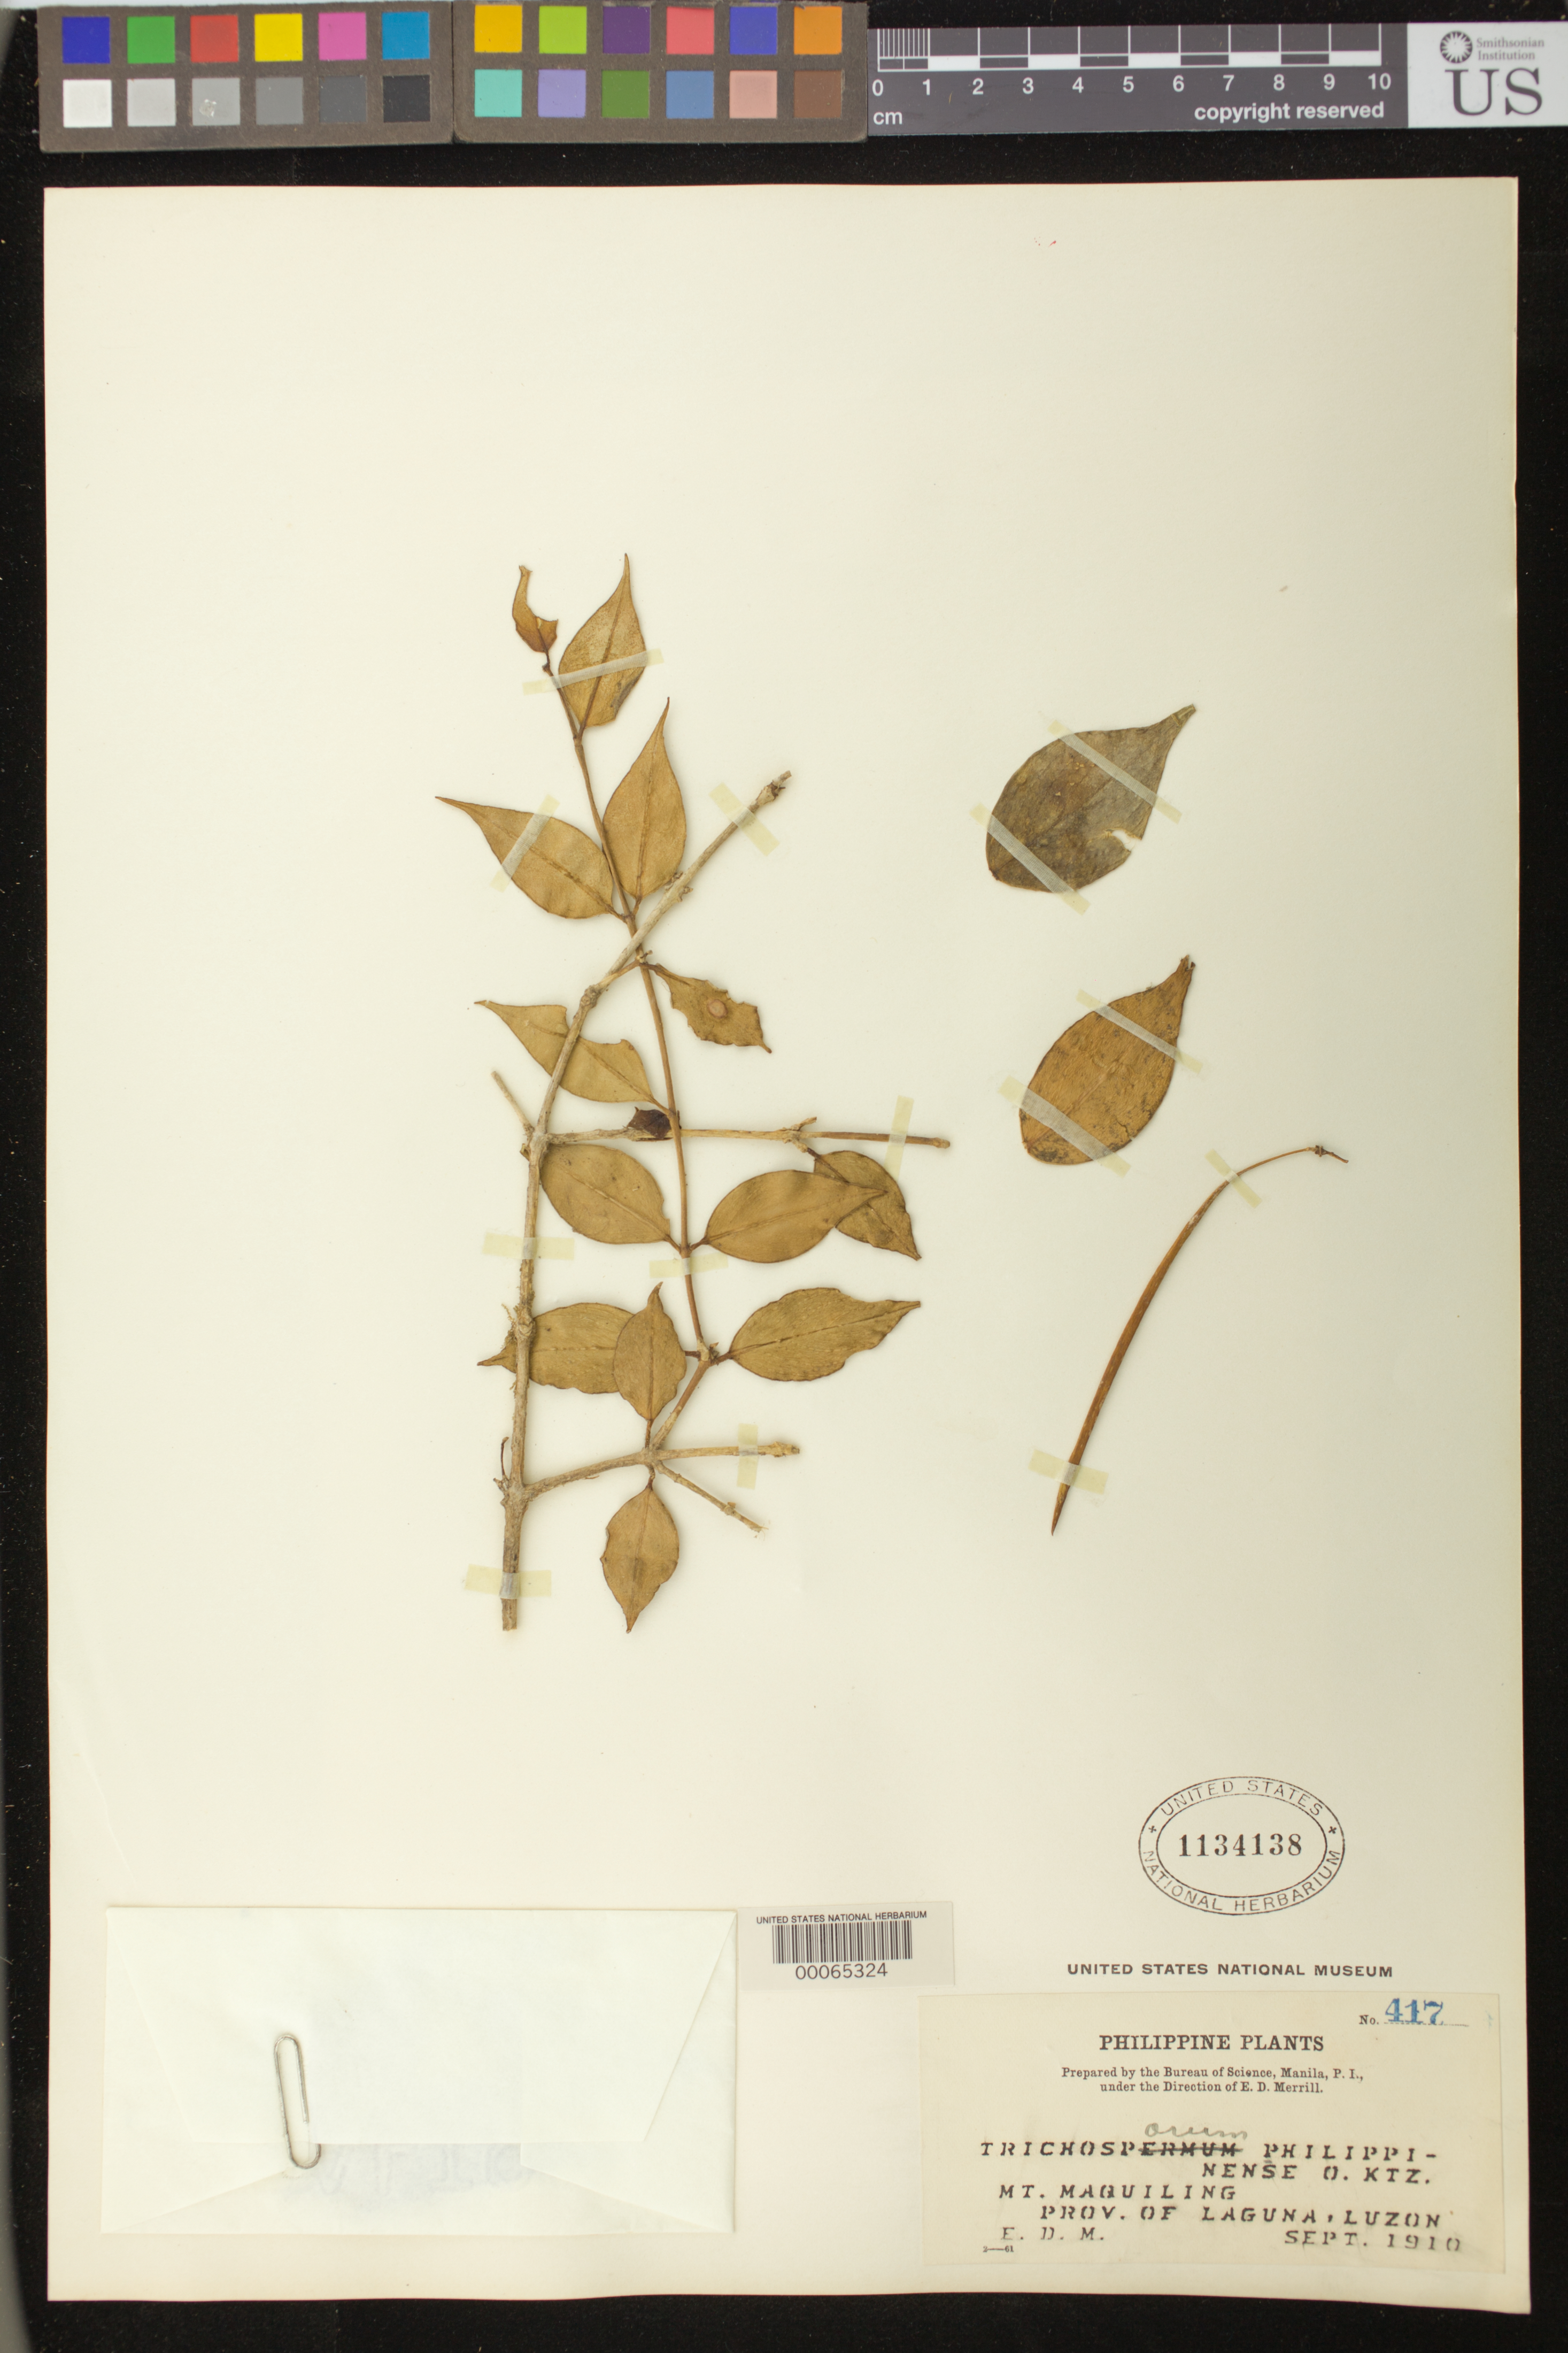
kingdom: Plantae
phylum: Tracheophyta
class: Magnoliopsida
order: Lamiales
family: Gesneriaceae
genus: Trichosporum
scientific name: Trichosporum philippinense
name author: (C.B. Clarke) Kuntze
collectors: E. D. Merrill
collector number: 417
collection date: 1910-09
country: Philippines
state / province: Western Visayas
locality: Mt. Maquiling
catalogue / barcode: US 1134138